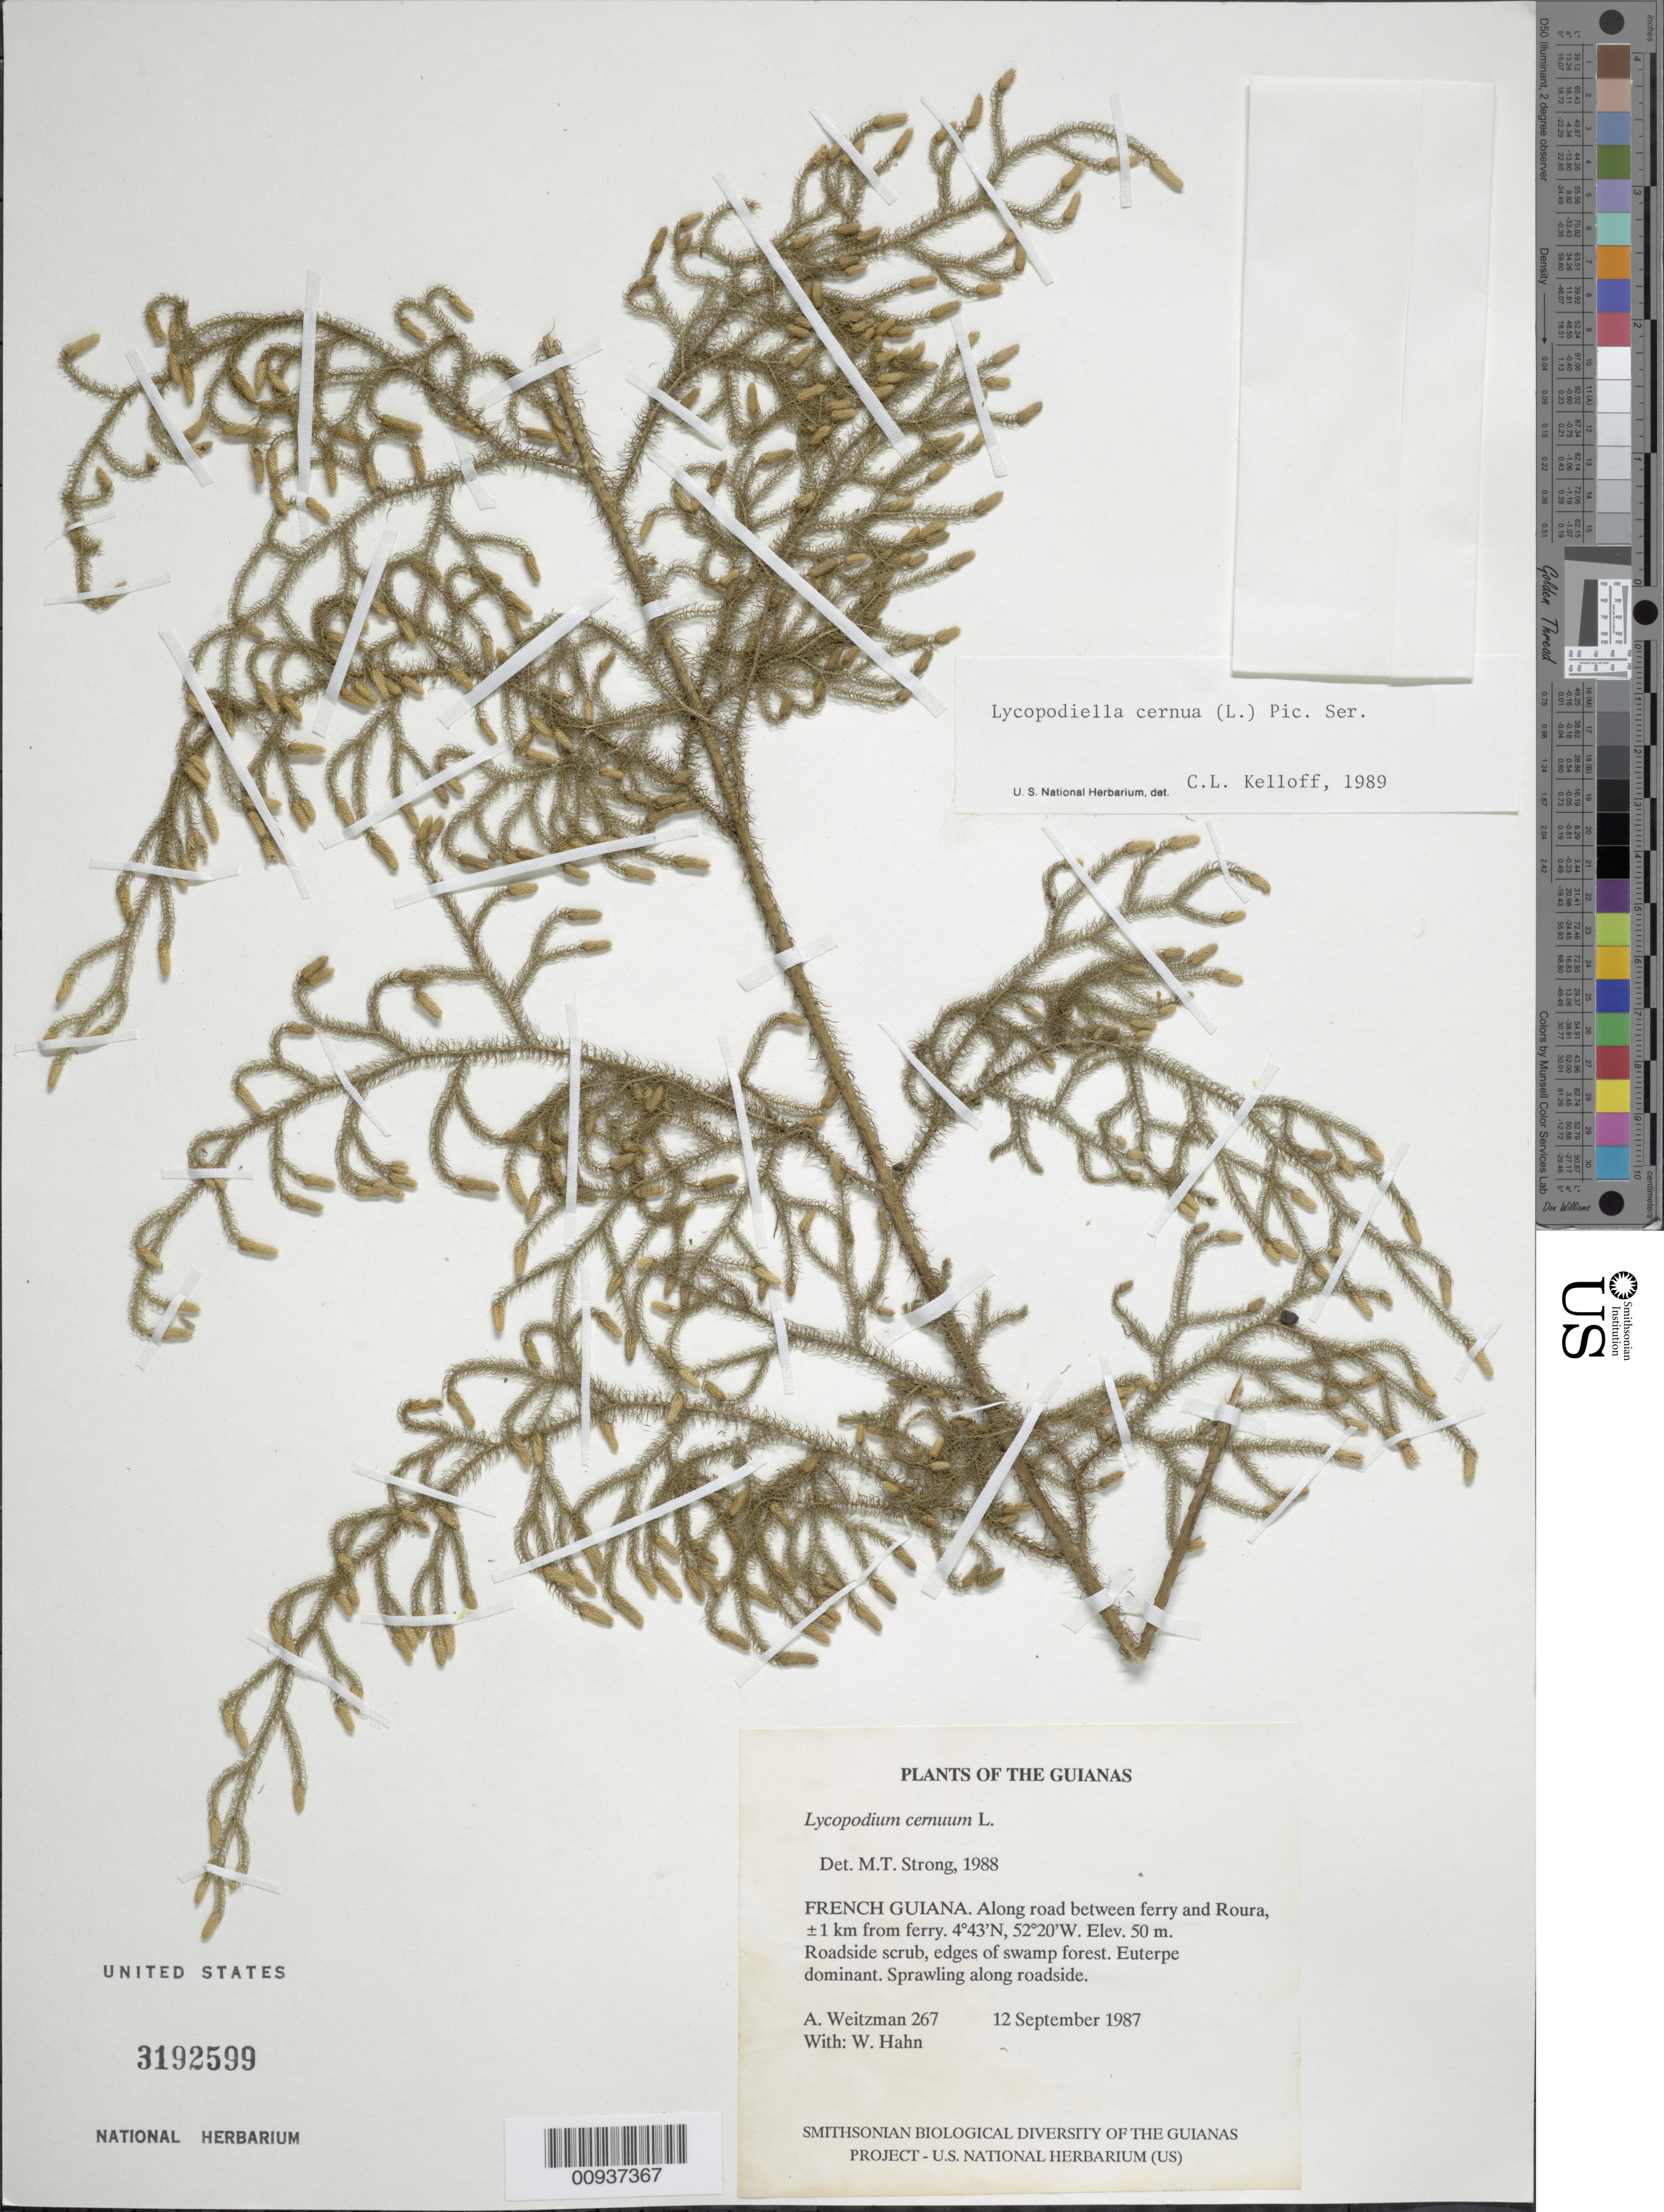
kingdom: Plantae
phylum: Tracheophyta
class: Lycopodiopsida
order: Lycopodiales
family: Lycopodiaceae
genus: Palhinhaea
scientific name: Palhinhaea cernua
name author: (L.) Vasc. & Franco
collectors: A. L. Weitzman & W. Hahn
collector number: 267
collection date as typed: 12 September 1987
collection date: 1987-09-12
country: French Guiana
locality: Along road between ferry and Roura, ±1 km from ferry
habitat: Roadside scrub, edges of Swamp forestEuterpe dominant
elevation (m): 50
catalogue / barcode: US 3192599